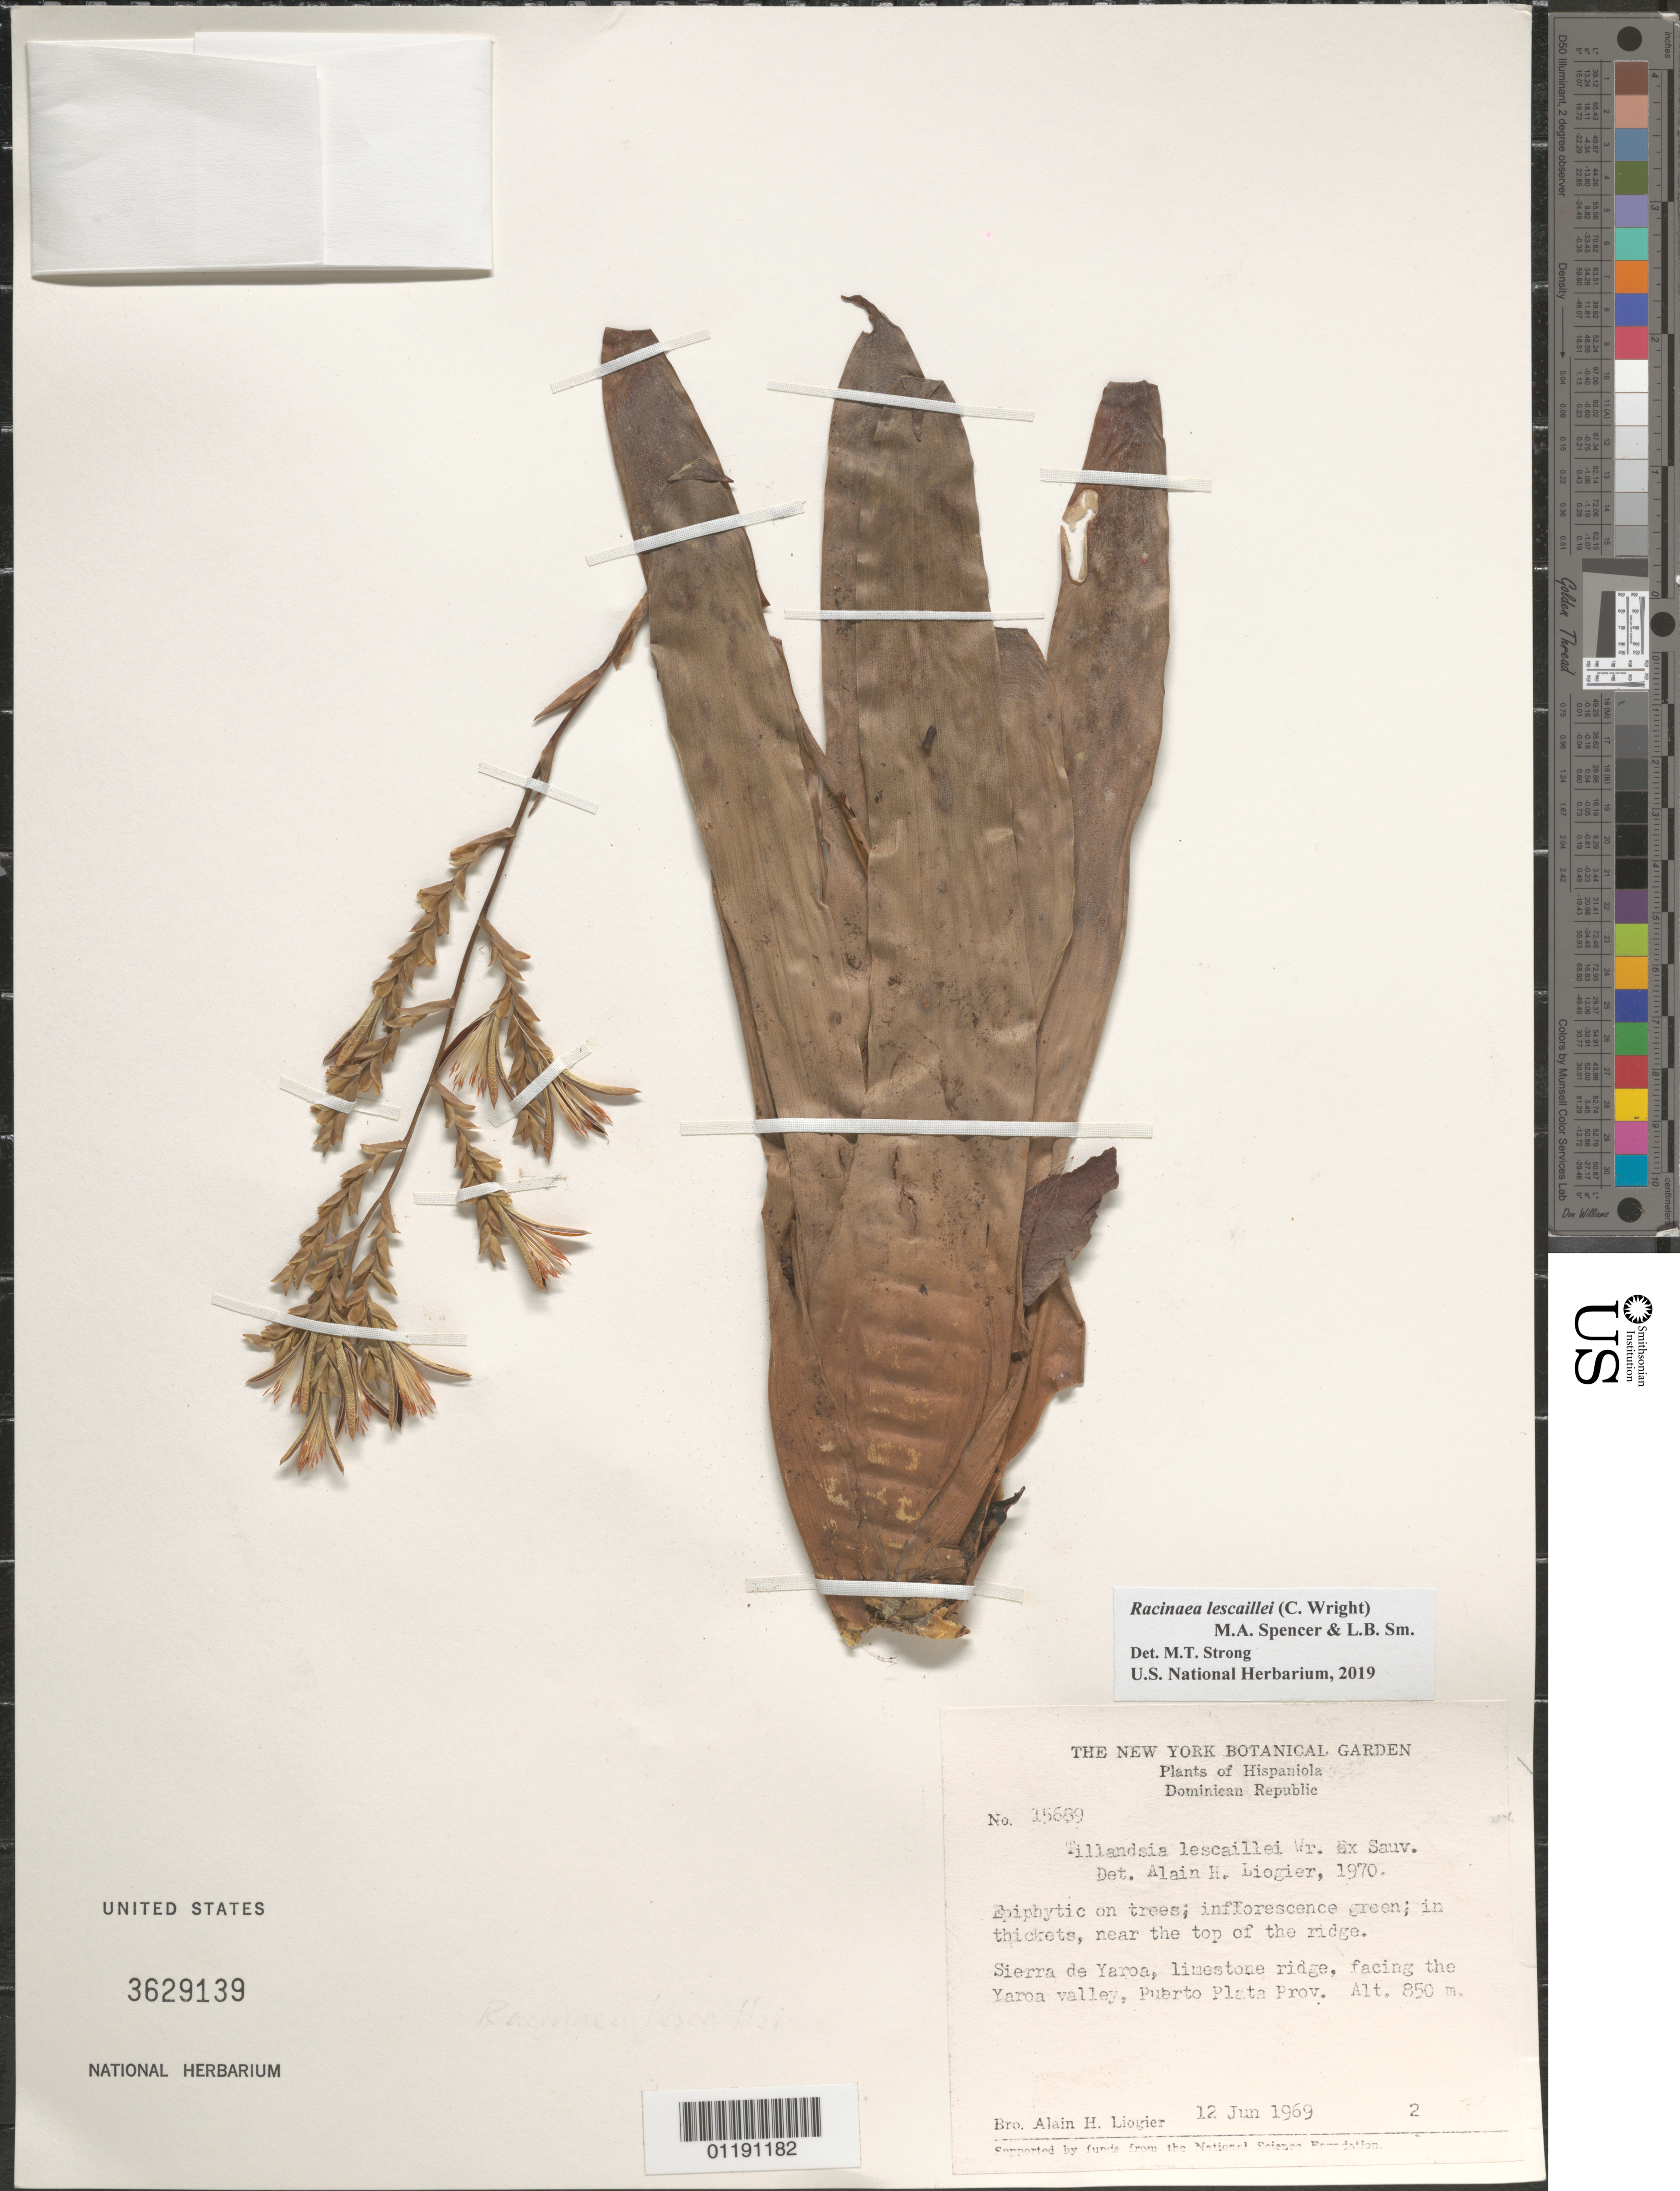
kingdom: Plantae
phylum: Tracheophyta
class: Liliopsida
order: Poales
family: Bromeliaceae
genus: Racinaea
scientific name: Racinaea lescaillei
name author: (C. Wright) M.A. Spencer & L.B. Sm.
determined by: Strong, Mark T., (BOT), Smithsonian Institution - National Museum of Natural History (UNITED STATES)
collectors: A. H. Liogier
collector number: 15689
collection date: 1969-06-12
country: Dominican Republic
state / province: Puerto Plata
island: Hispaniola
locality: Sierra de Yaroa, limestone ridge, facing the Yaroa Valley.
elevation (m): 850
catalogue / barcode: US 3629139